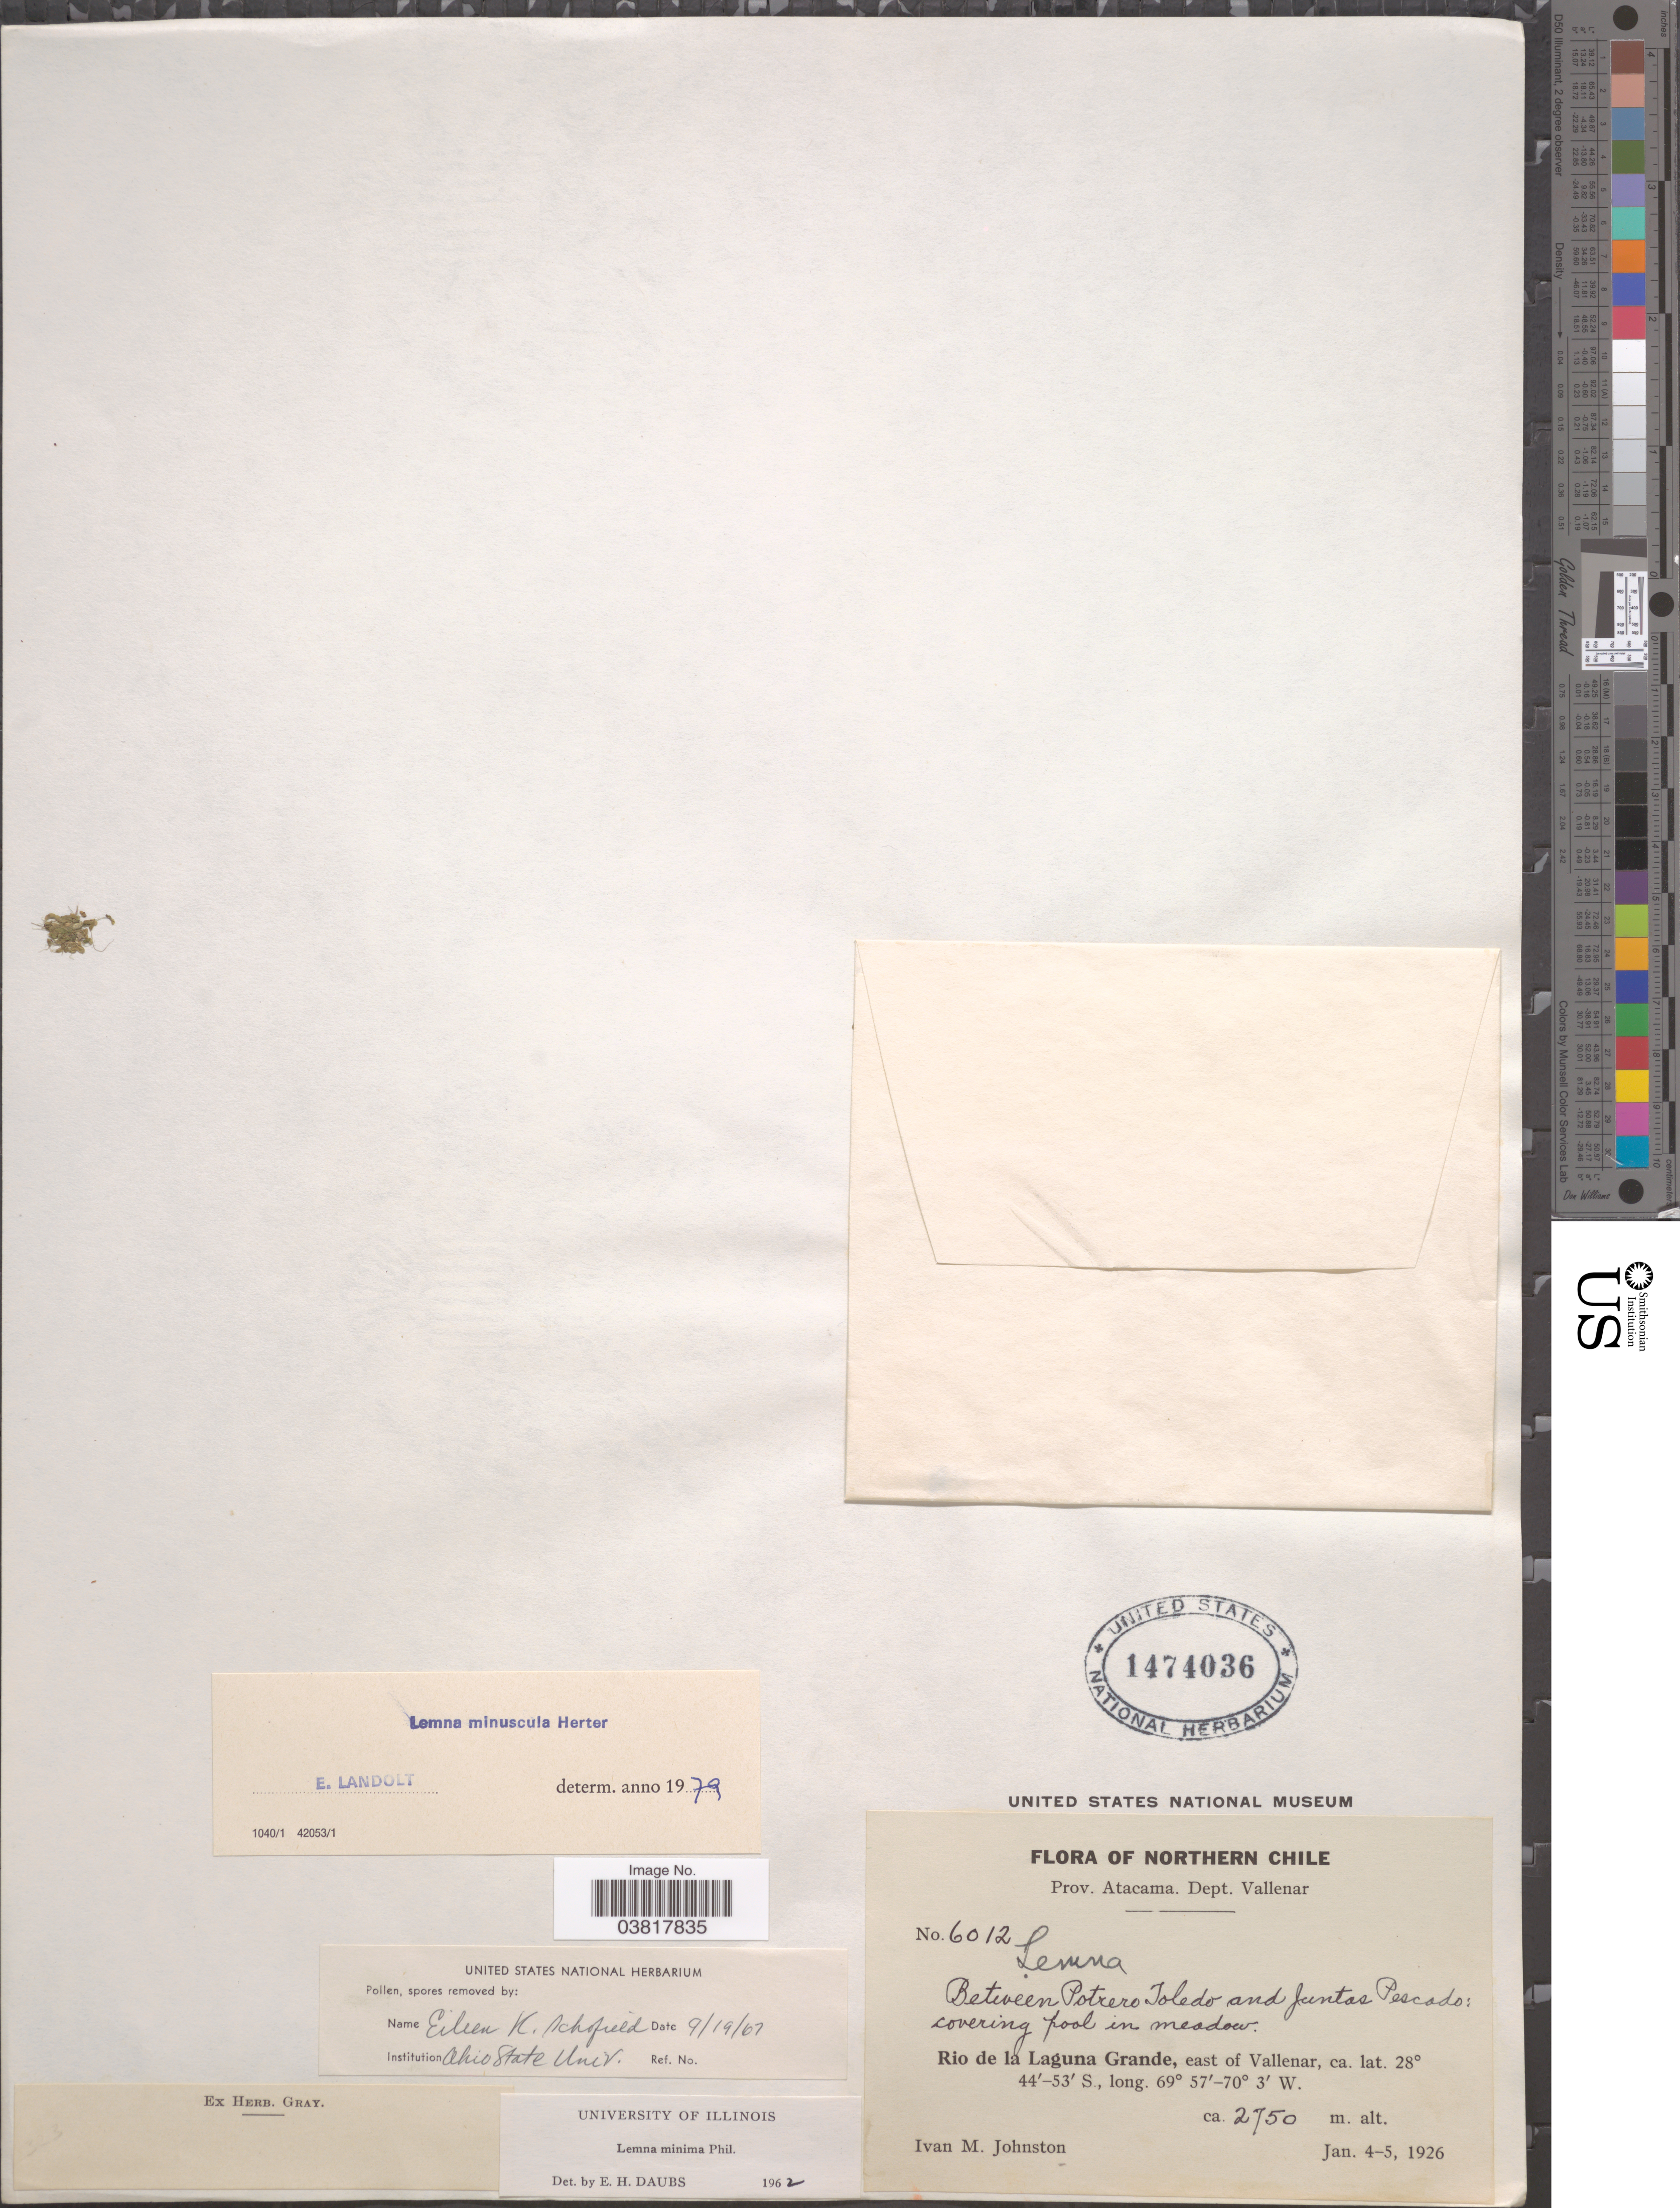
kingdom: Plantae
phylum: Tracheophyta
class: Liliopsida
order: Alismatales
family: Araceae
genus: Lemna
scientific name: Lemna minuscula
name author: Herter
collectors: I.M. Johnston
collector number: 6012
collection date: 1926-01-04/1926-01-05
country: Chile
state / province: Atacama (III)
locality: Northern Chile. Prov. Atacama. Dept. Vallenar. Between Potrero Toledo and Juntas Pescado: covering pool in meadow. Rio de la Laguna Grande, east of Vallenar.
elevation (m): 2750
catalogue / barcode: US 1474036